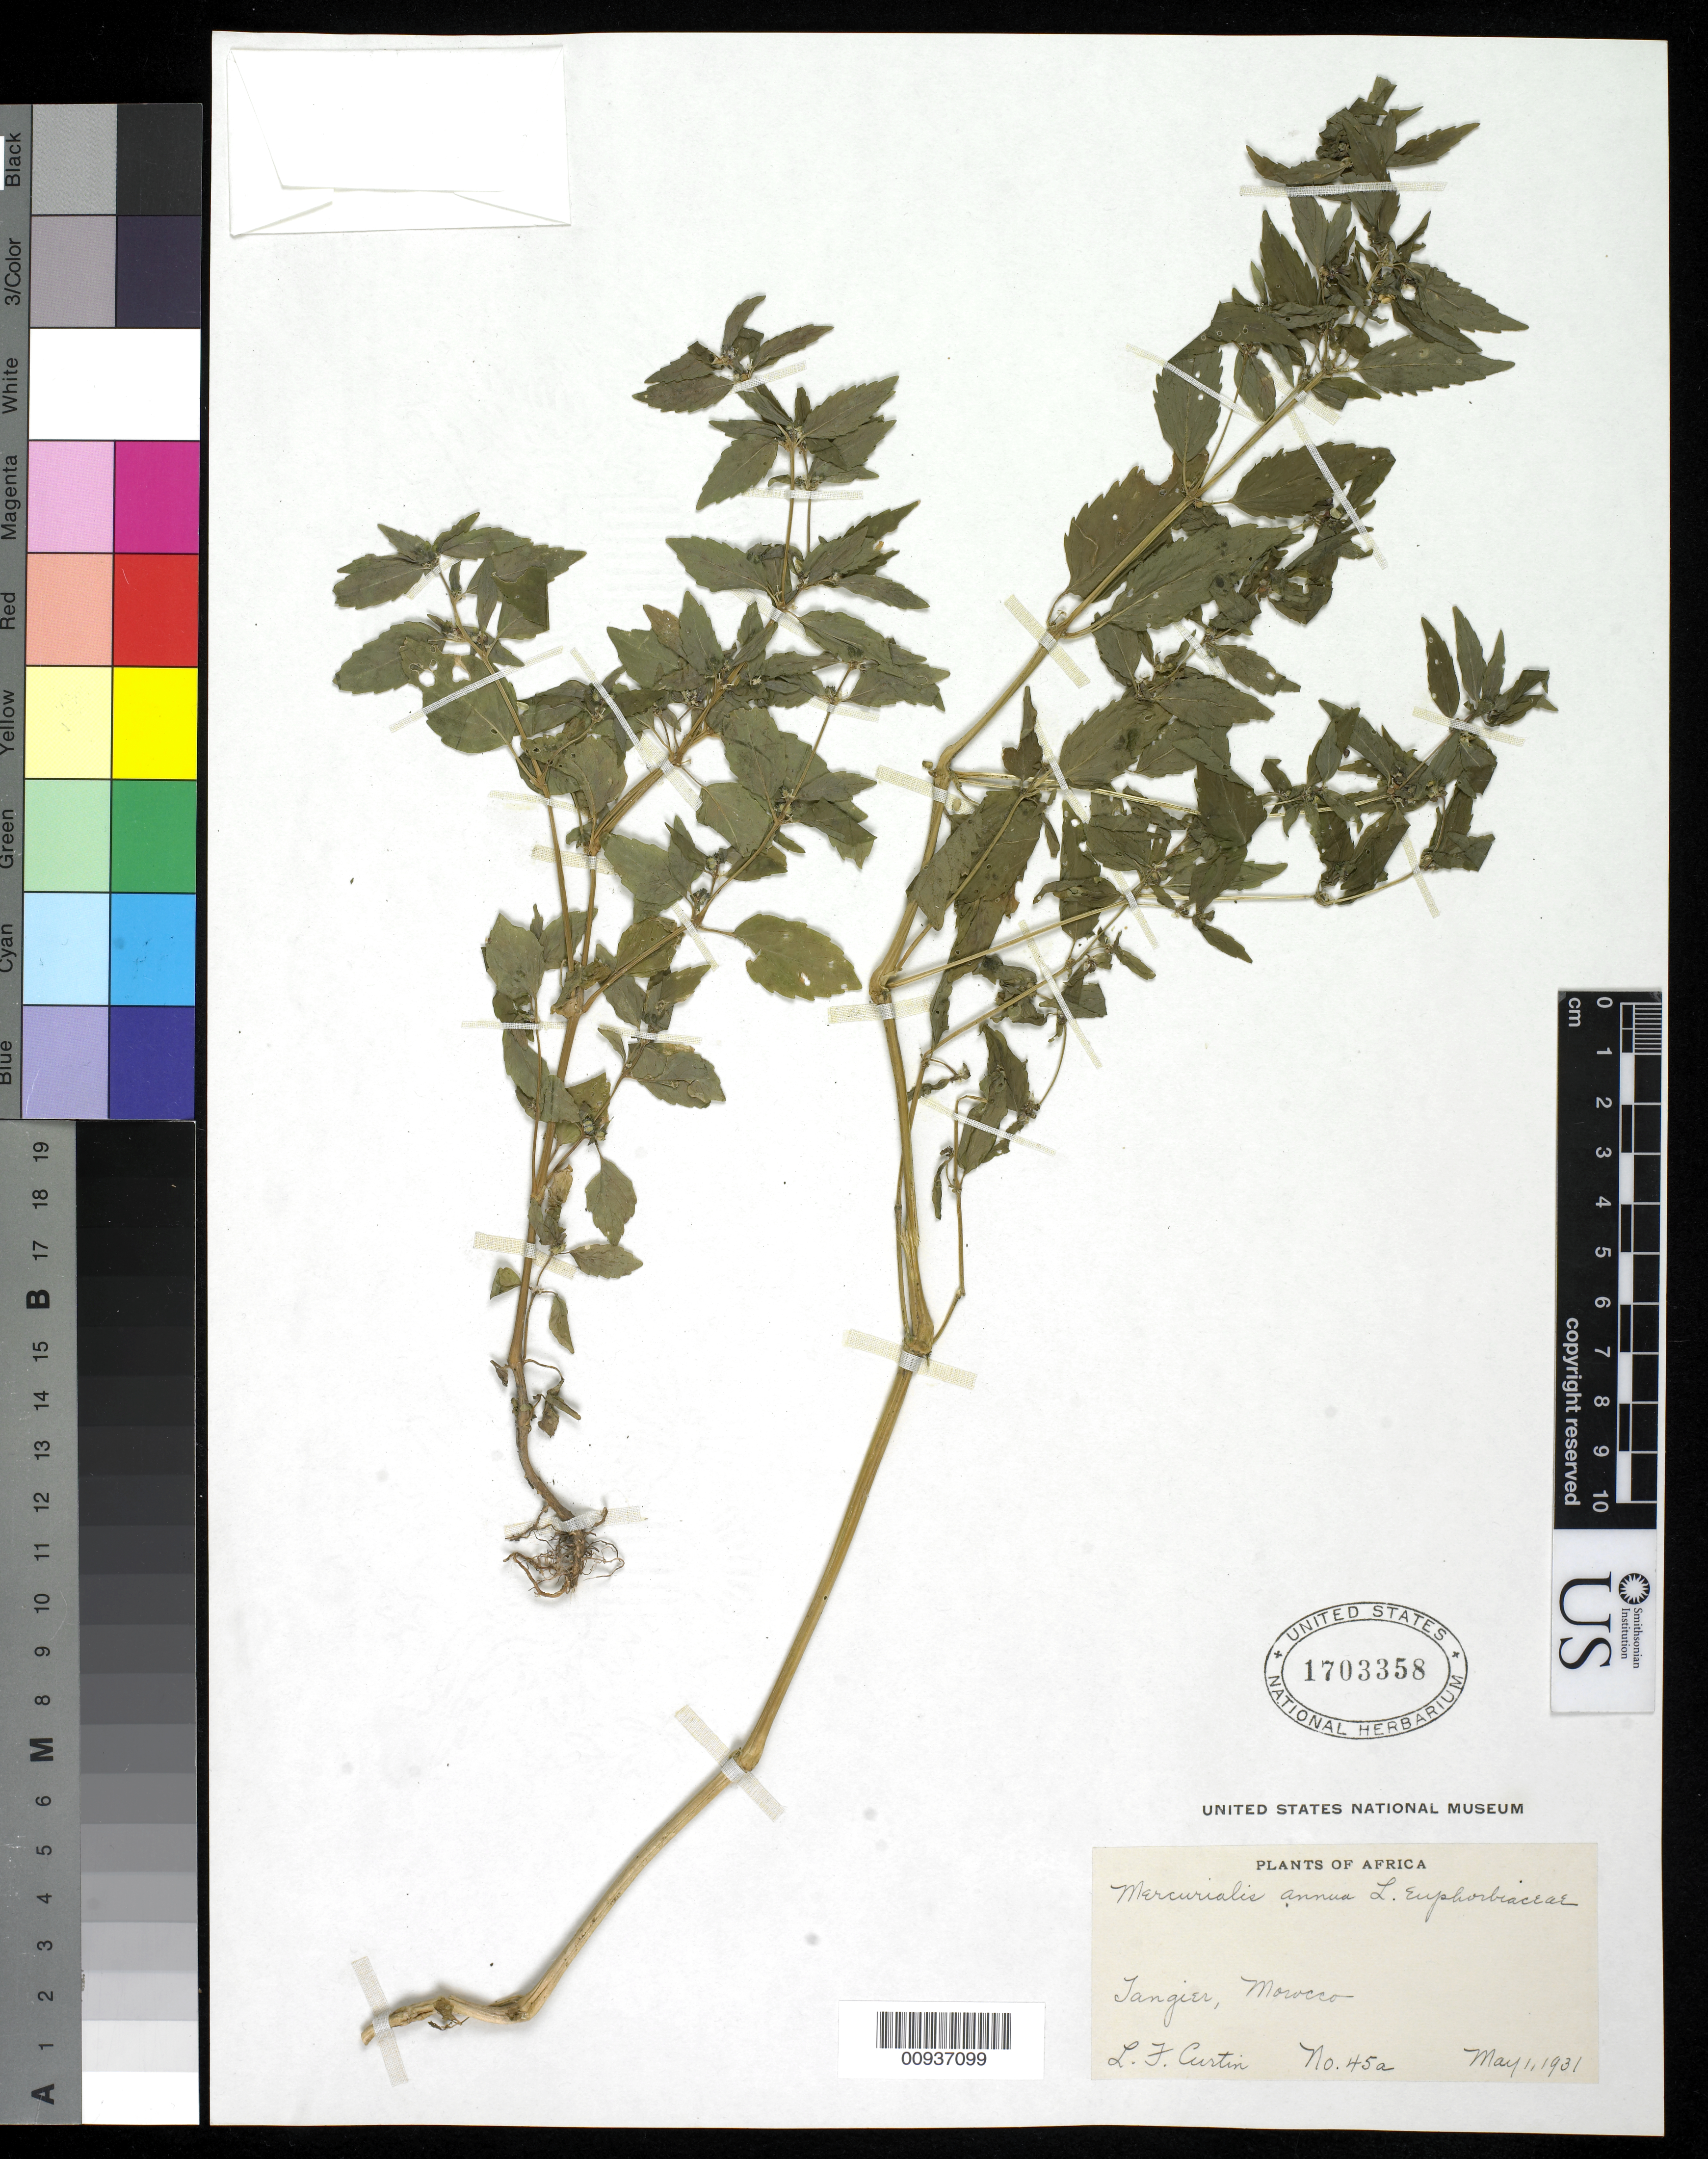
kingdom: Plantae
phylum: Tracheophyta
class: Magnoliopsida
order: Malpighiales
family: Euphorbiaceae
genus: Mercurialis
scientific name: Mercurialis annua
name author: L.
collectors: Curtin, L.J.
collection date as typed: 01 May 1931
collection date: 1931-05-01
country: Morocco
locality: Tangier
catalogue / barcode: US 1703358